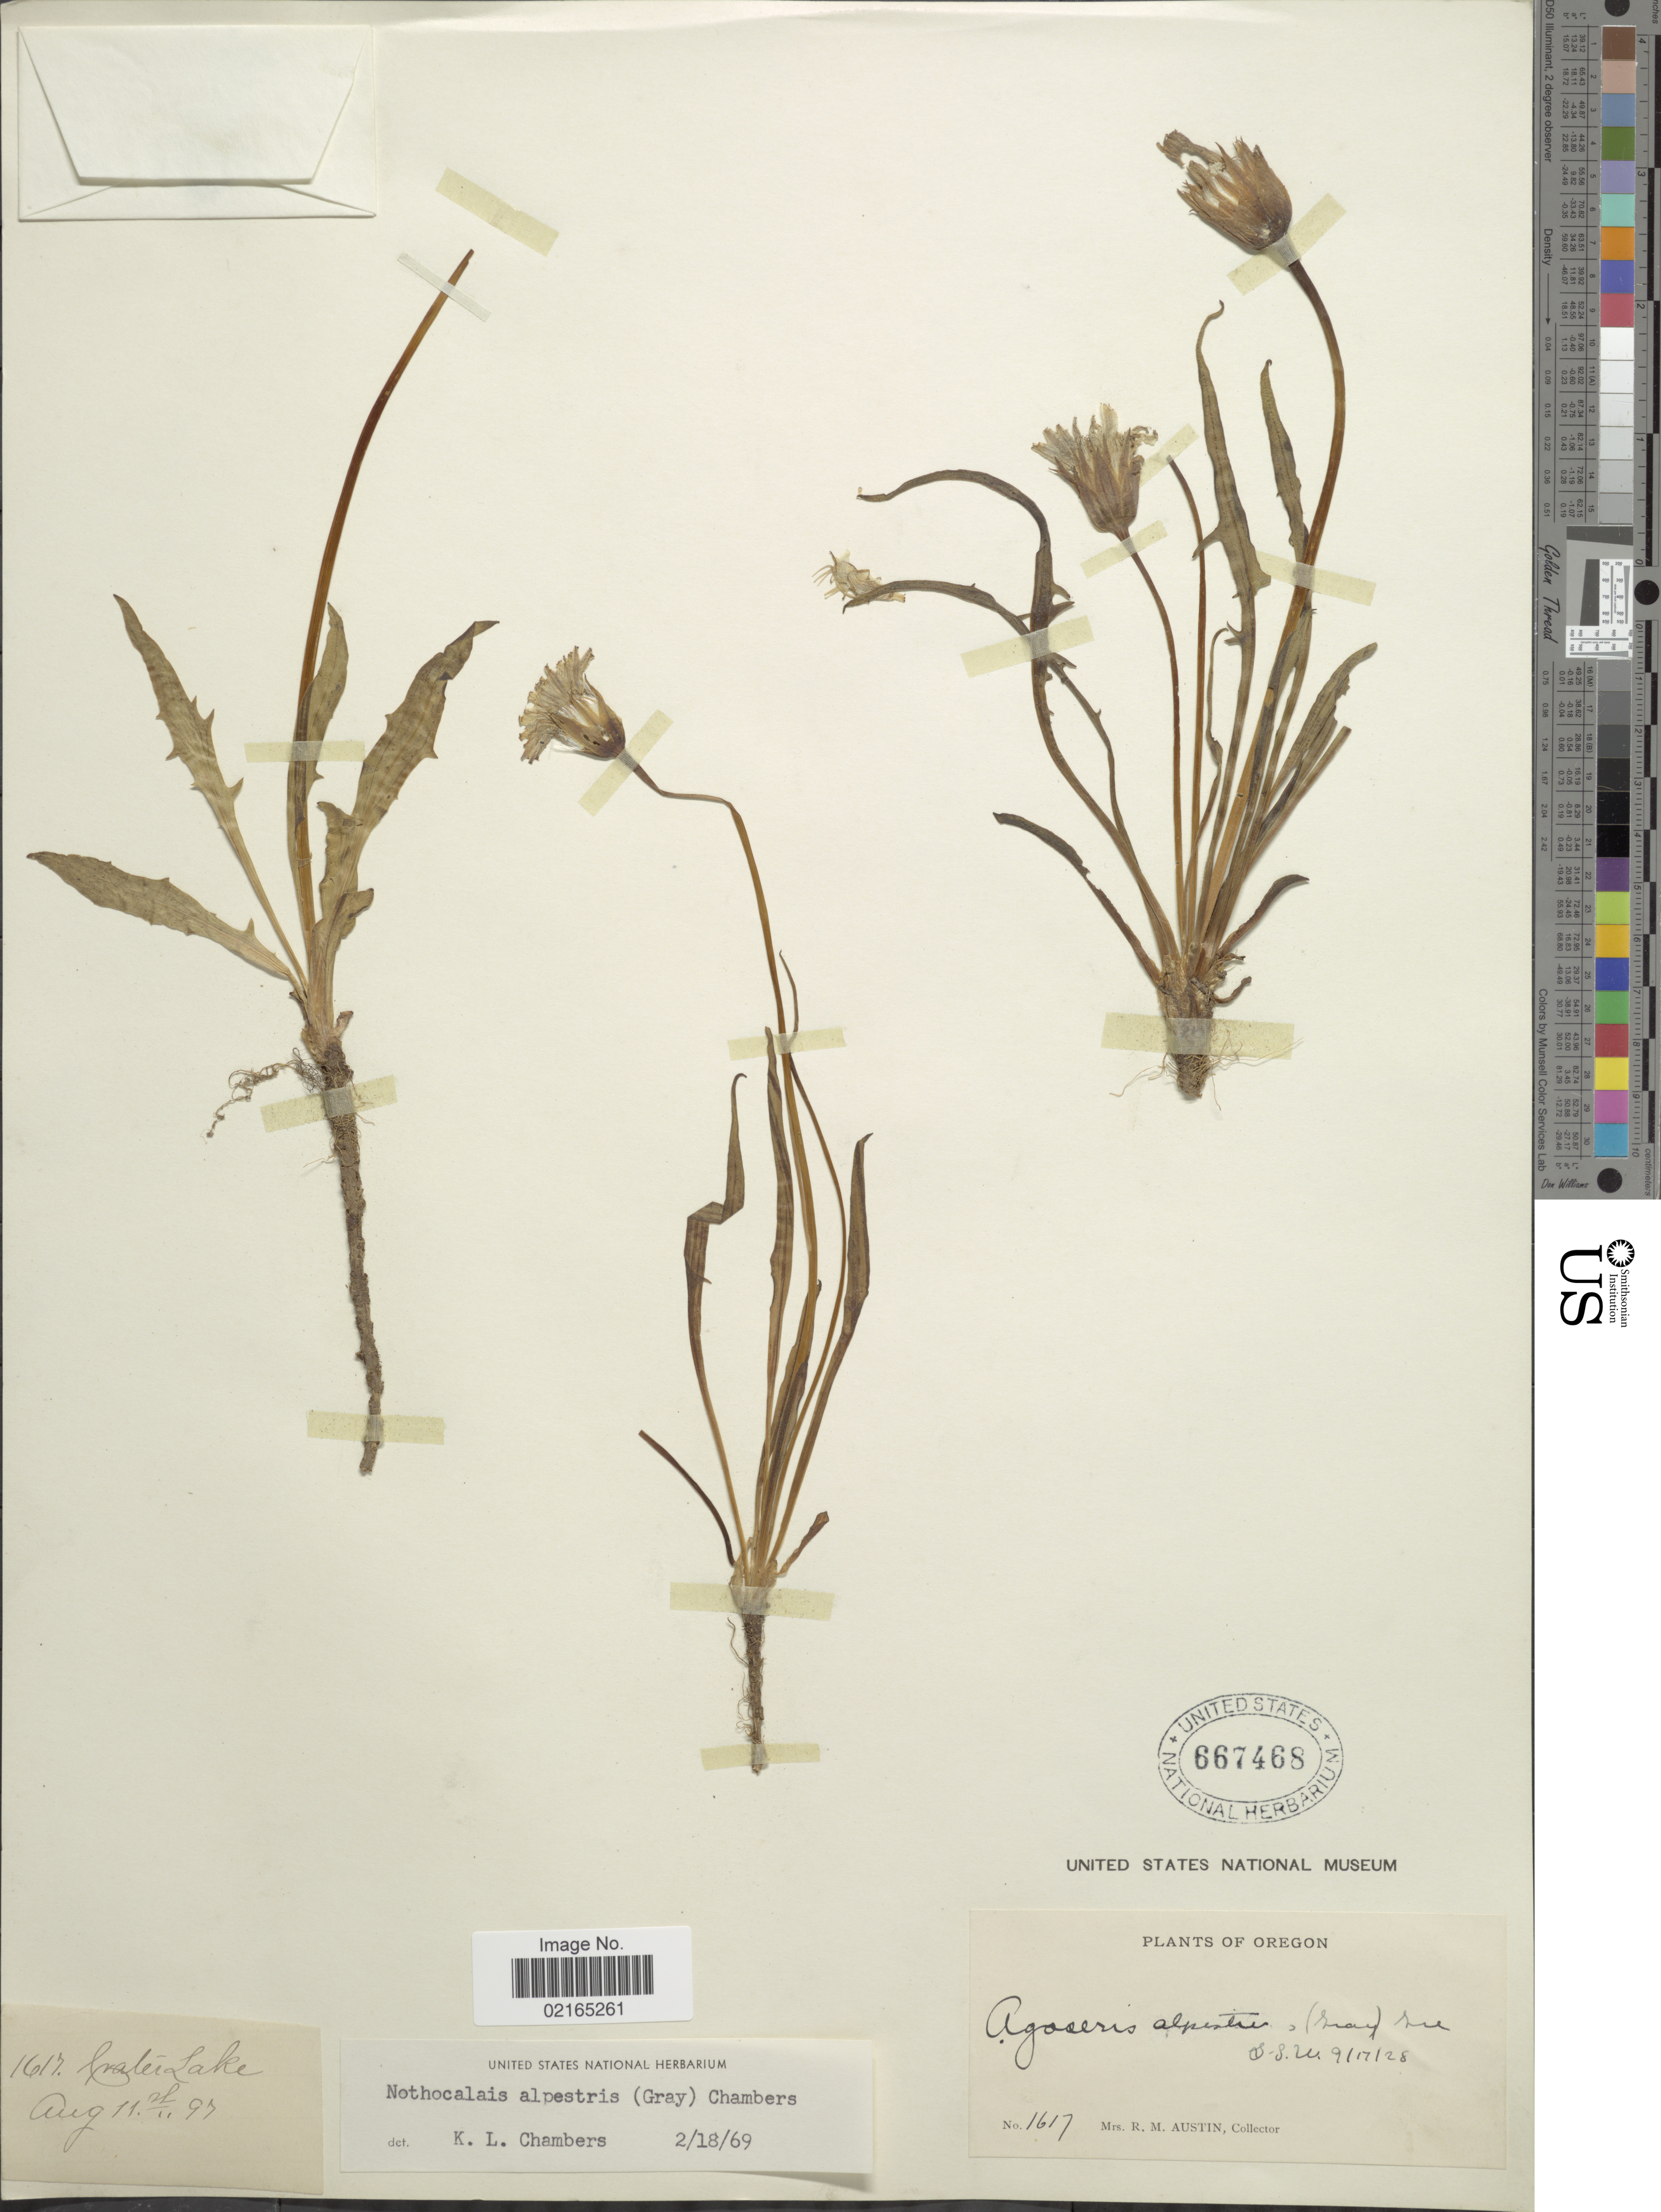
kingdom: Plantae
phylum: Tracheophyta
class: Magnoliopsida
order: Asterales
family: Asteraceae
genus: Nothocalais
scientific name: Nothocalais alpestris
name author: (A. Gray) K.L. Chambers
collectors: R. Austin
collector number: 1617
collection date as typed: Transcribed d/m/y: 11/8/97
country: United States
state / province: Oregon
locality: Crater Lake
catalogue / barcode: US 667468